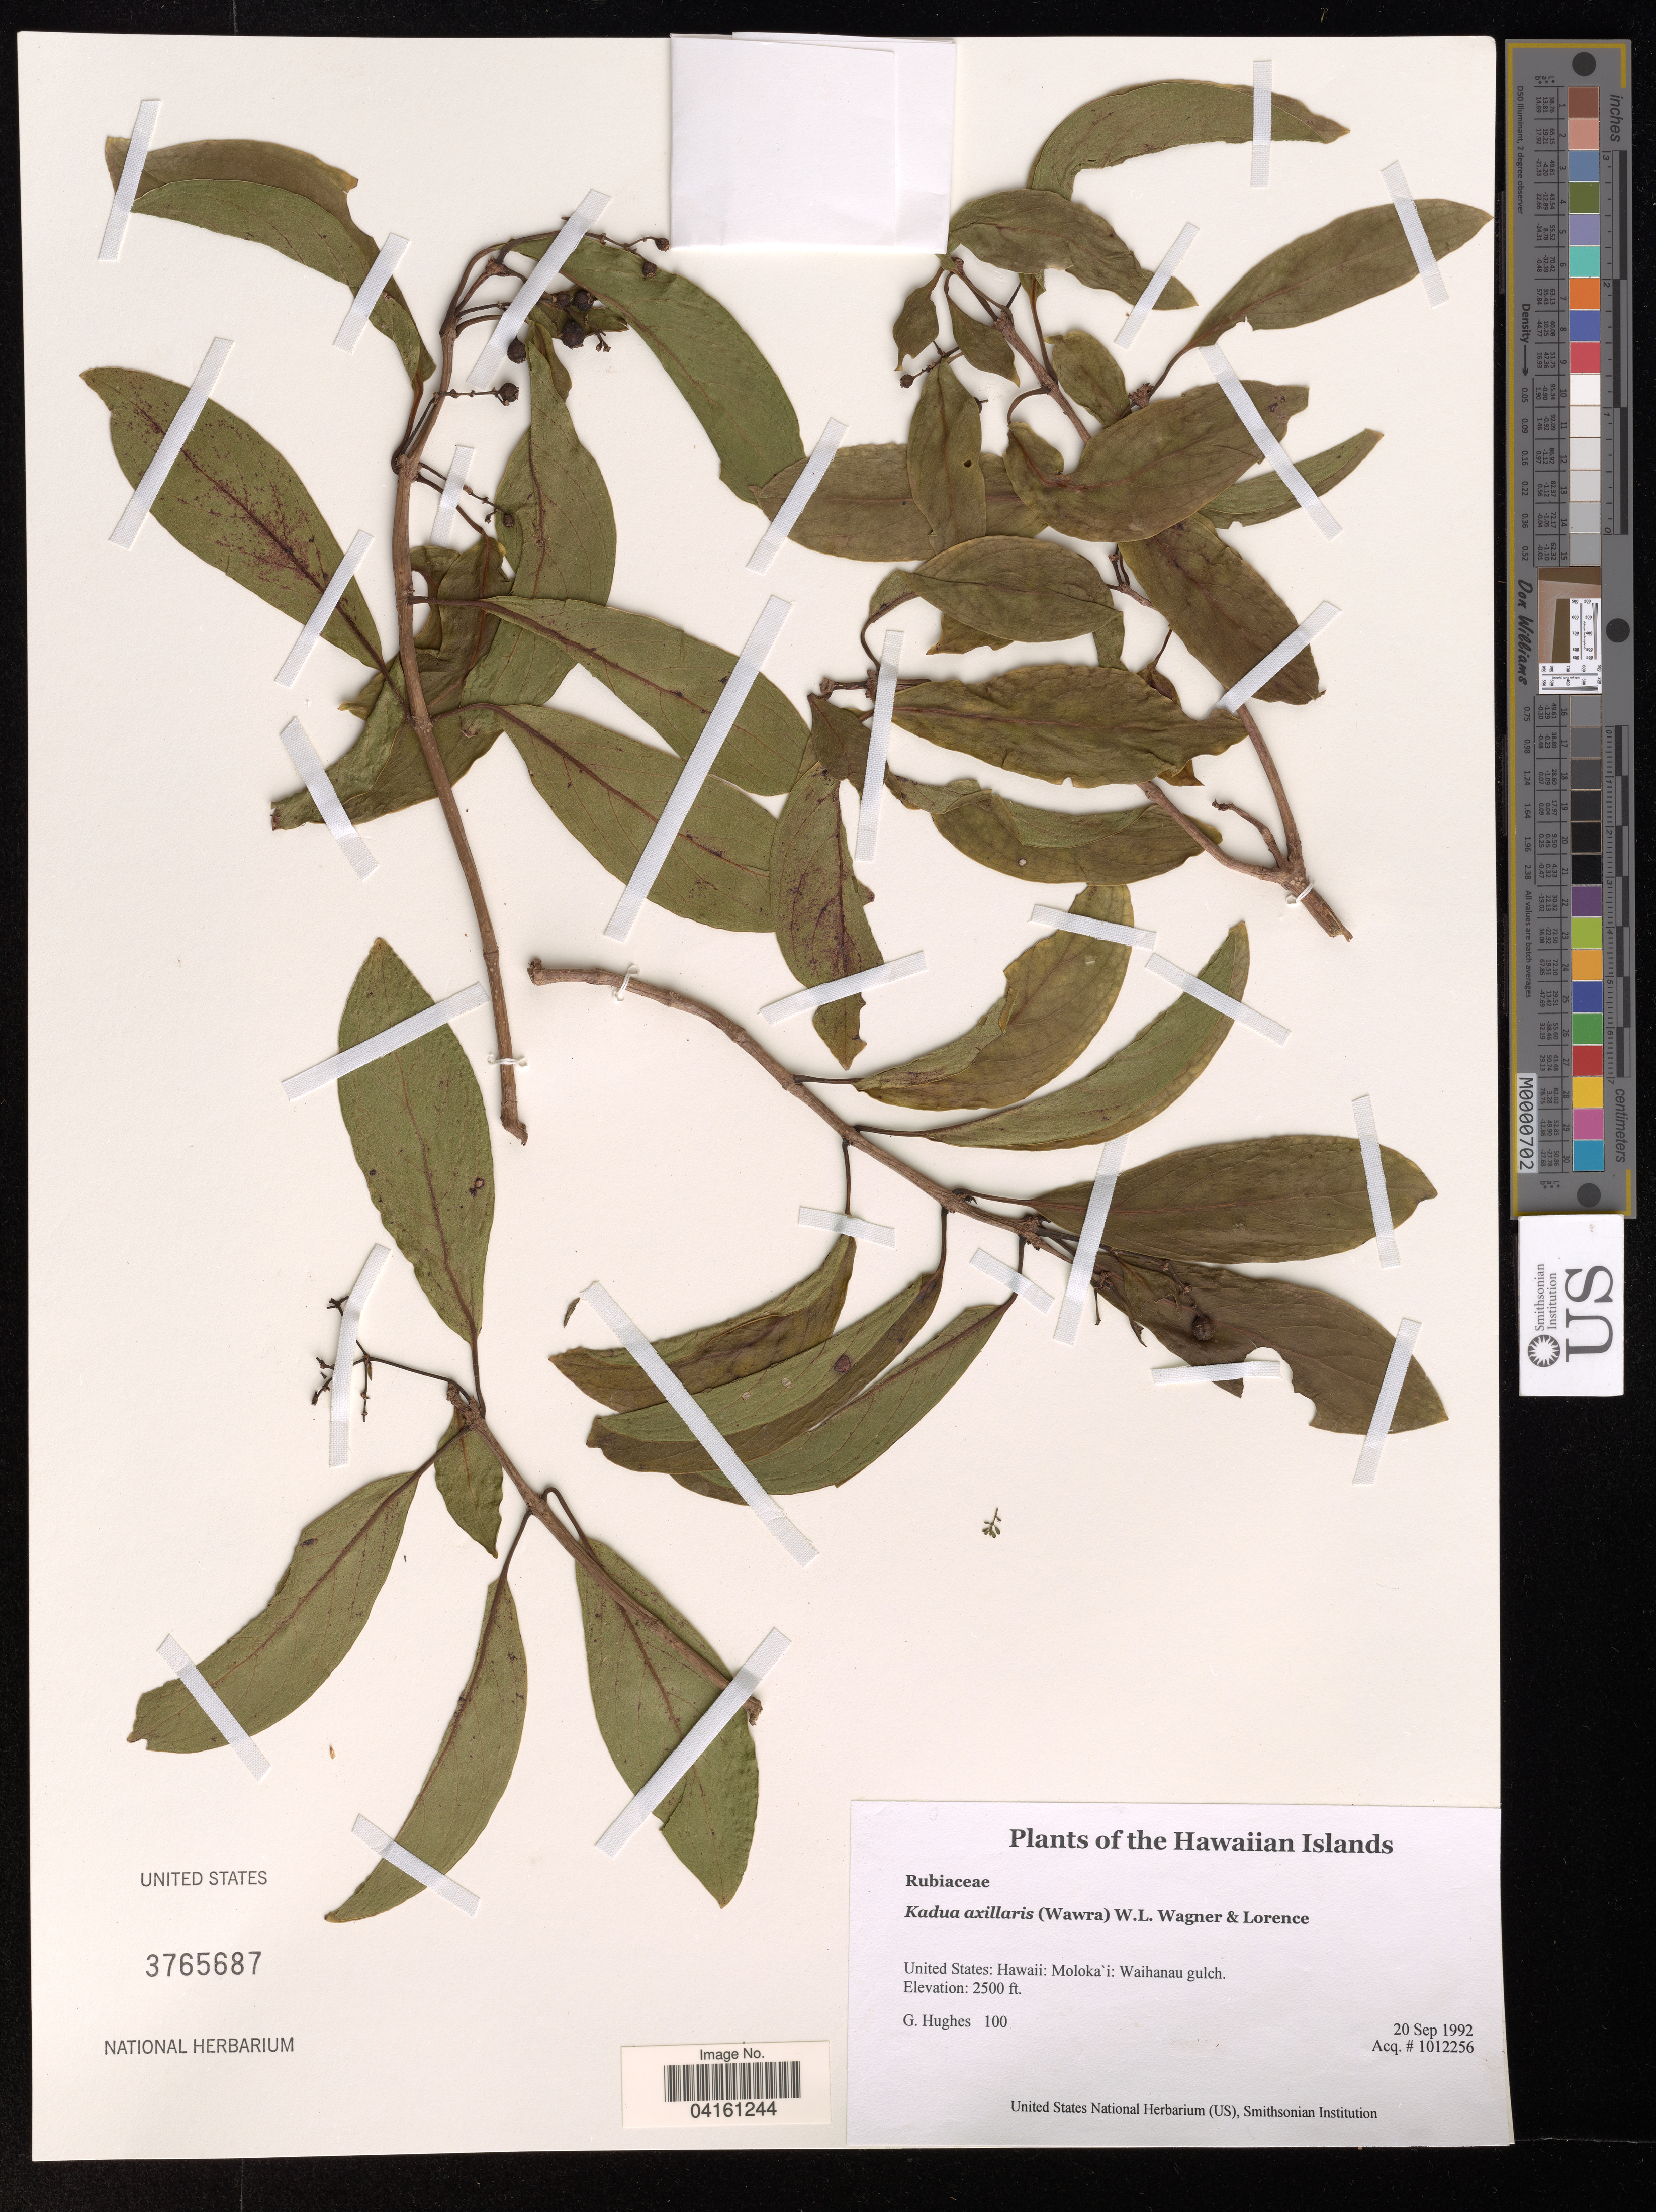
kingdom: Plantae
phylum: Tracheophyta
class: Magnoliopsida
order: Gentianales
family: Rubiaceae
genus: Kadua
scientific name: Kadua axillaris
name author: (Wawra) W.L. Wagner & Lorence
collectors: G. Hughes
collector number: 100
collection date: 1992-09-20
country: United States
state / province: Hawaii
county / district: Maui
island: Moloka'i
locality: The Hawaiian Islands. Hawaii: Moloka'i: Waihanau gulch.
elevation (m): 762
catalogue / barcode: US 3765687